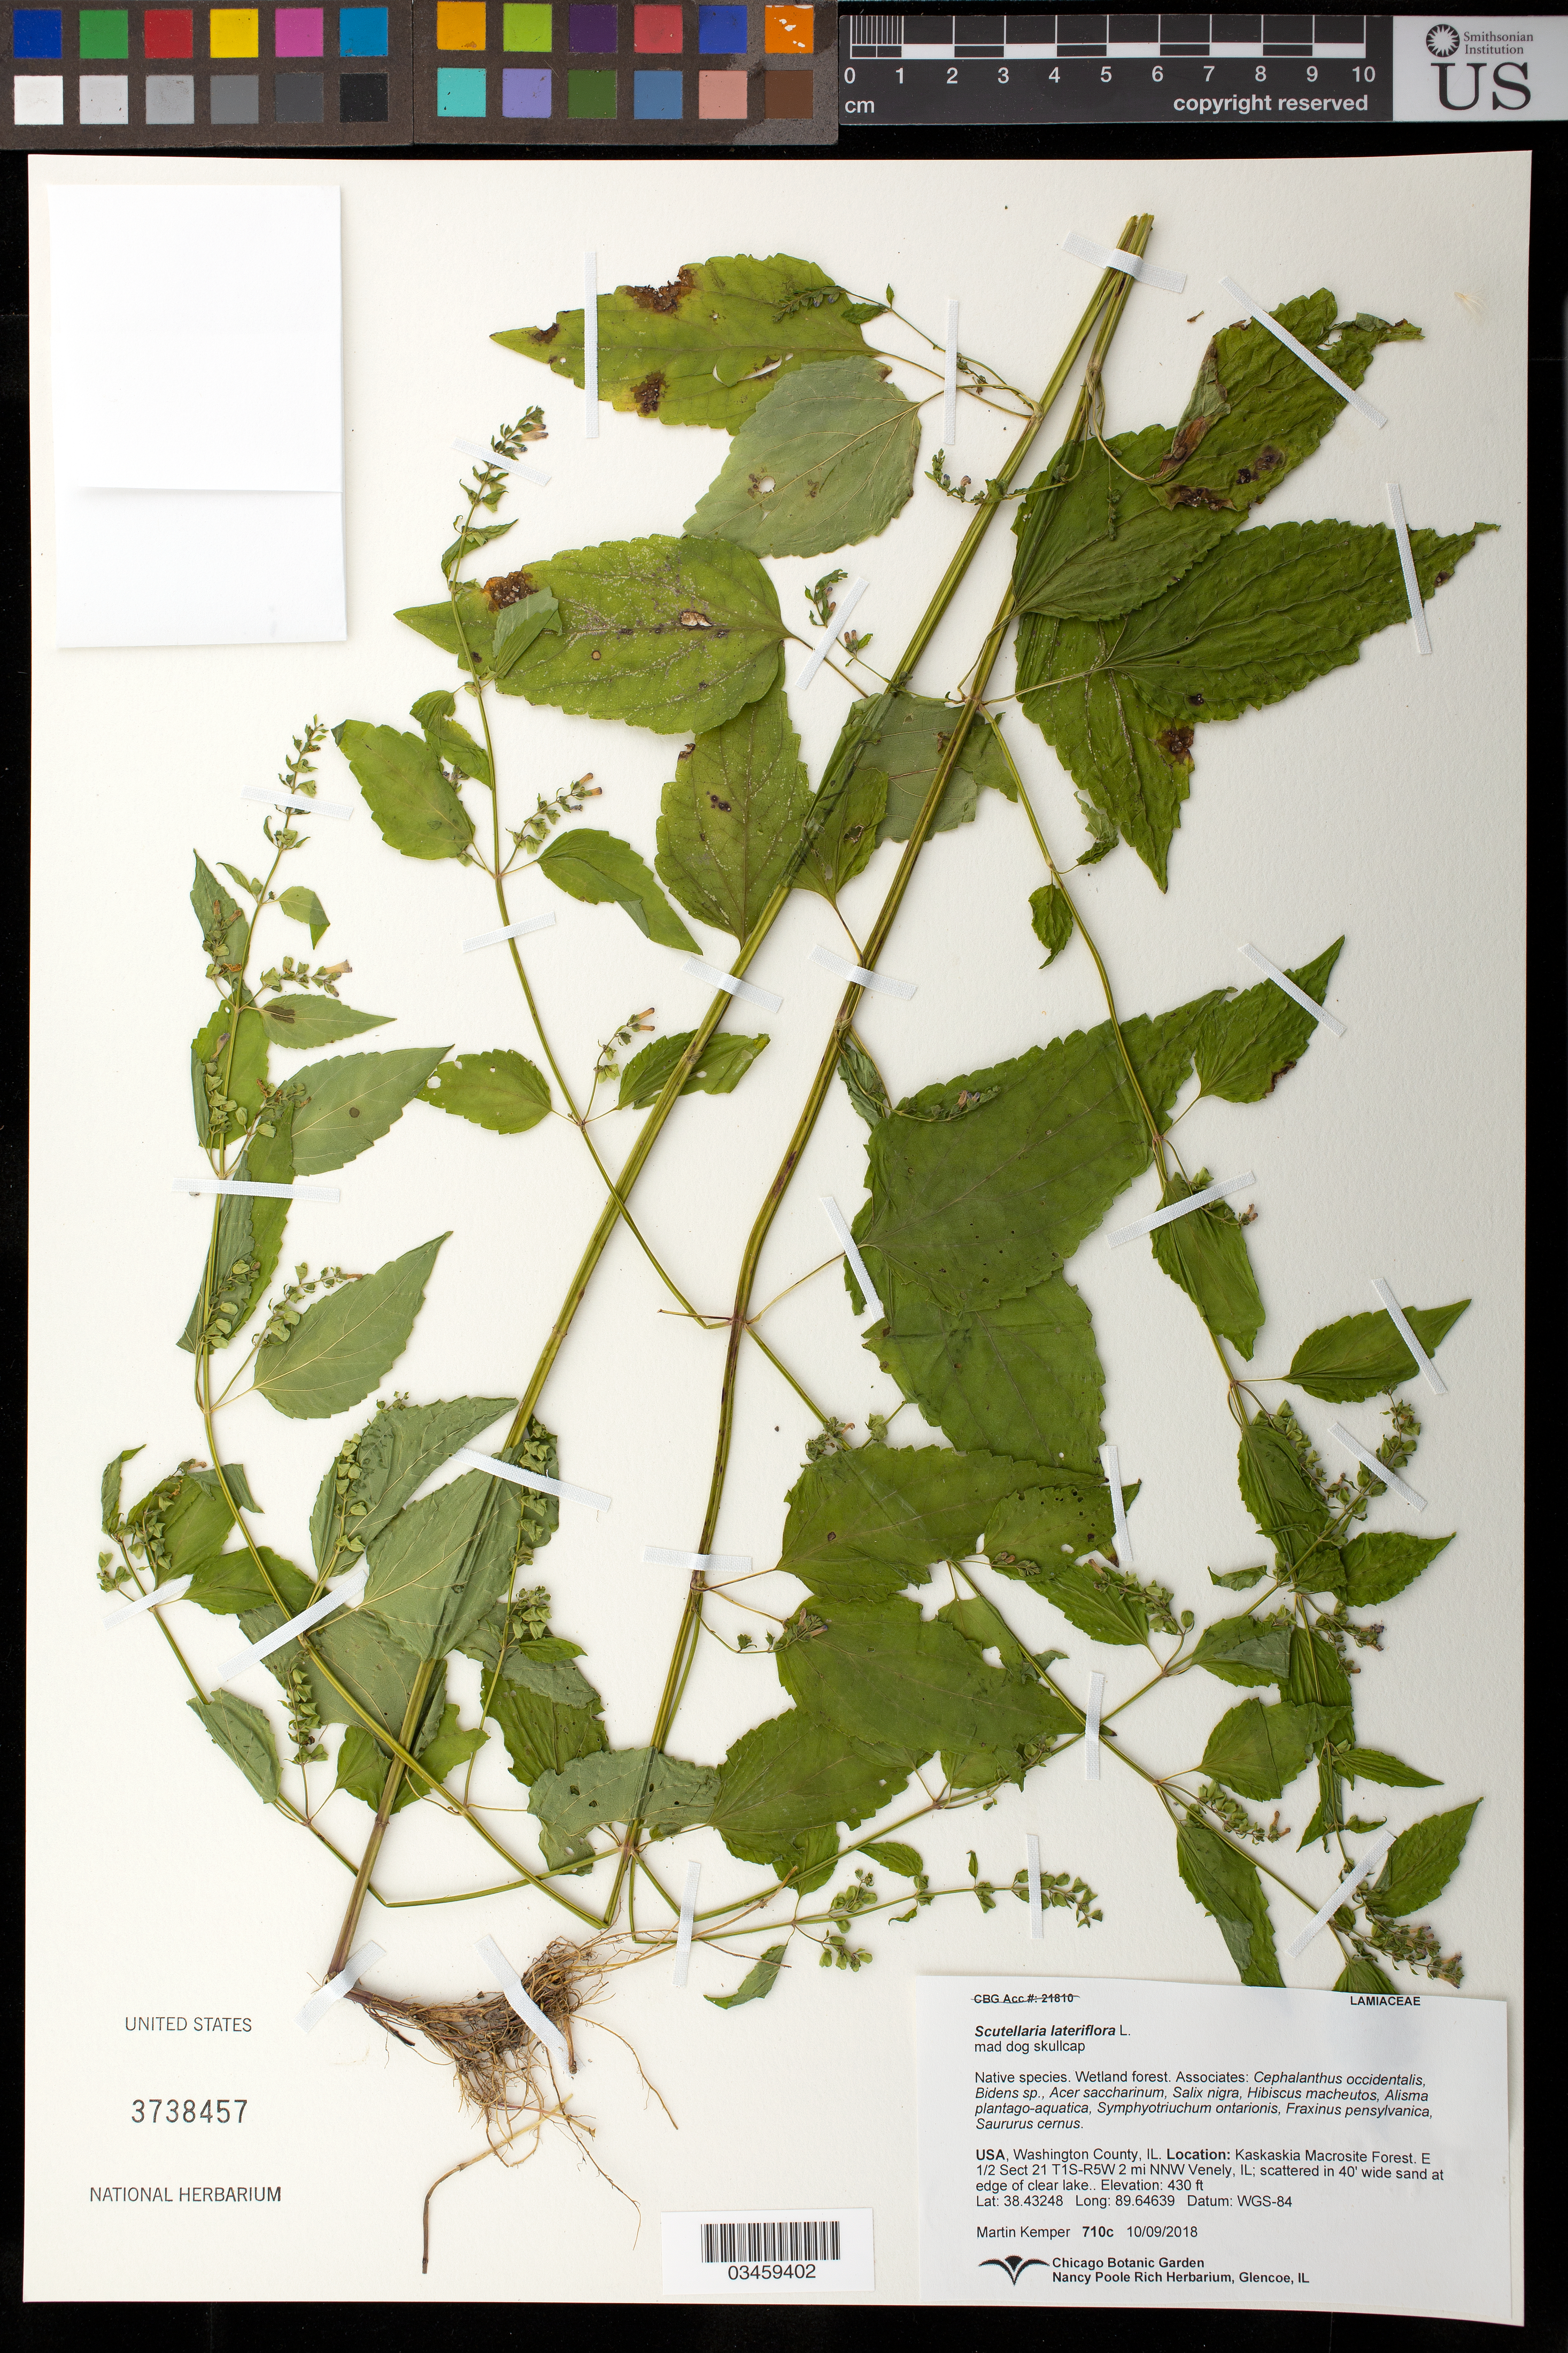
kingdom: Plantae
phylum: Tracheophyta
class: Magnoliopsida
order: Lamiales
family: Lamiaceae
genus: Scutellaria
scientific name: Scutellaria lateriflora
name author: L.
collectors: M. Kemper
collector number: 710 c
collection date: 2018-10-09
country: United States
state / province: Illinois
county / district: Washington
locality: Kaskaskia Macrosite Forest, 2 mi. NNW Venely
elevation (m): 131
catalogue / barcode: US 3738457